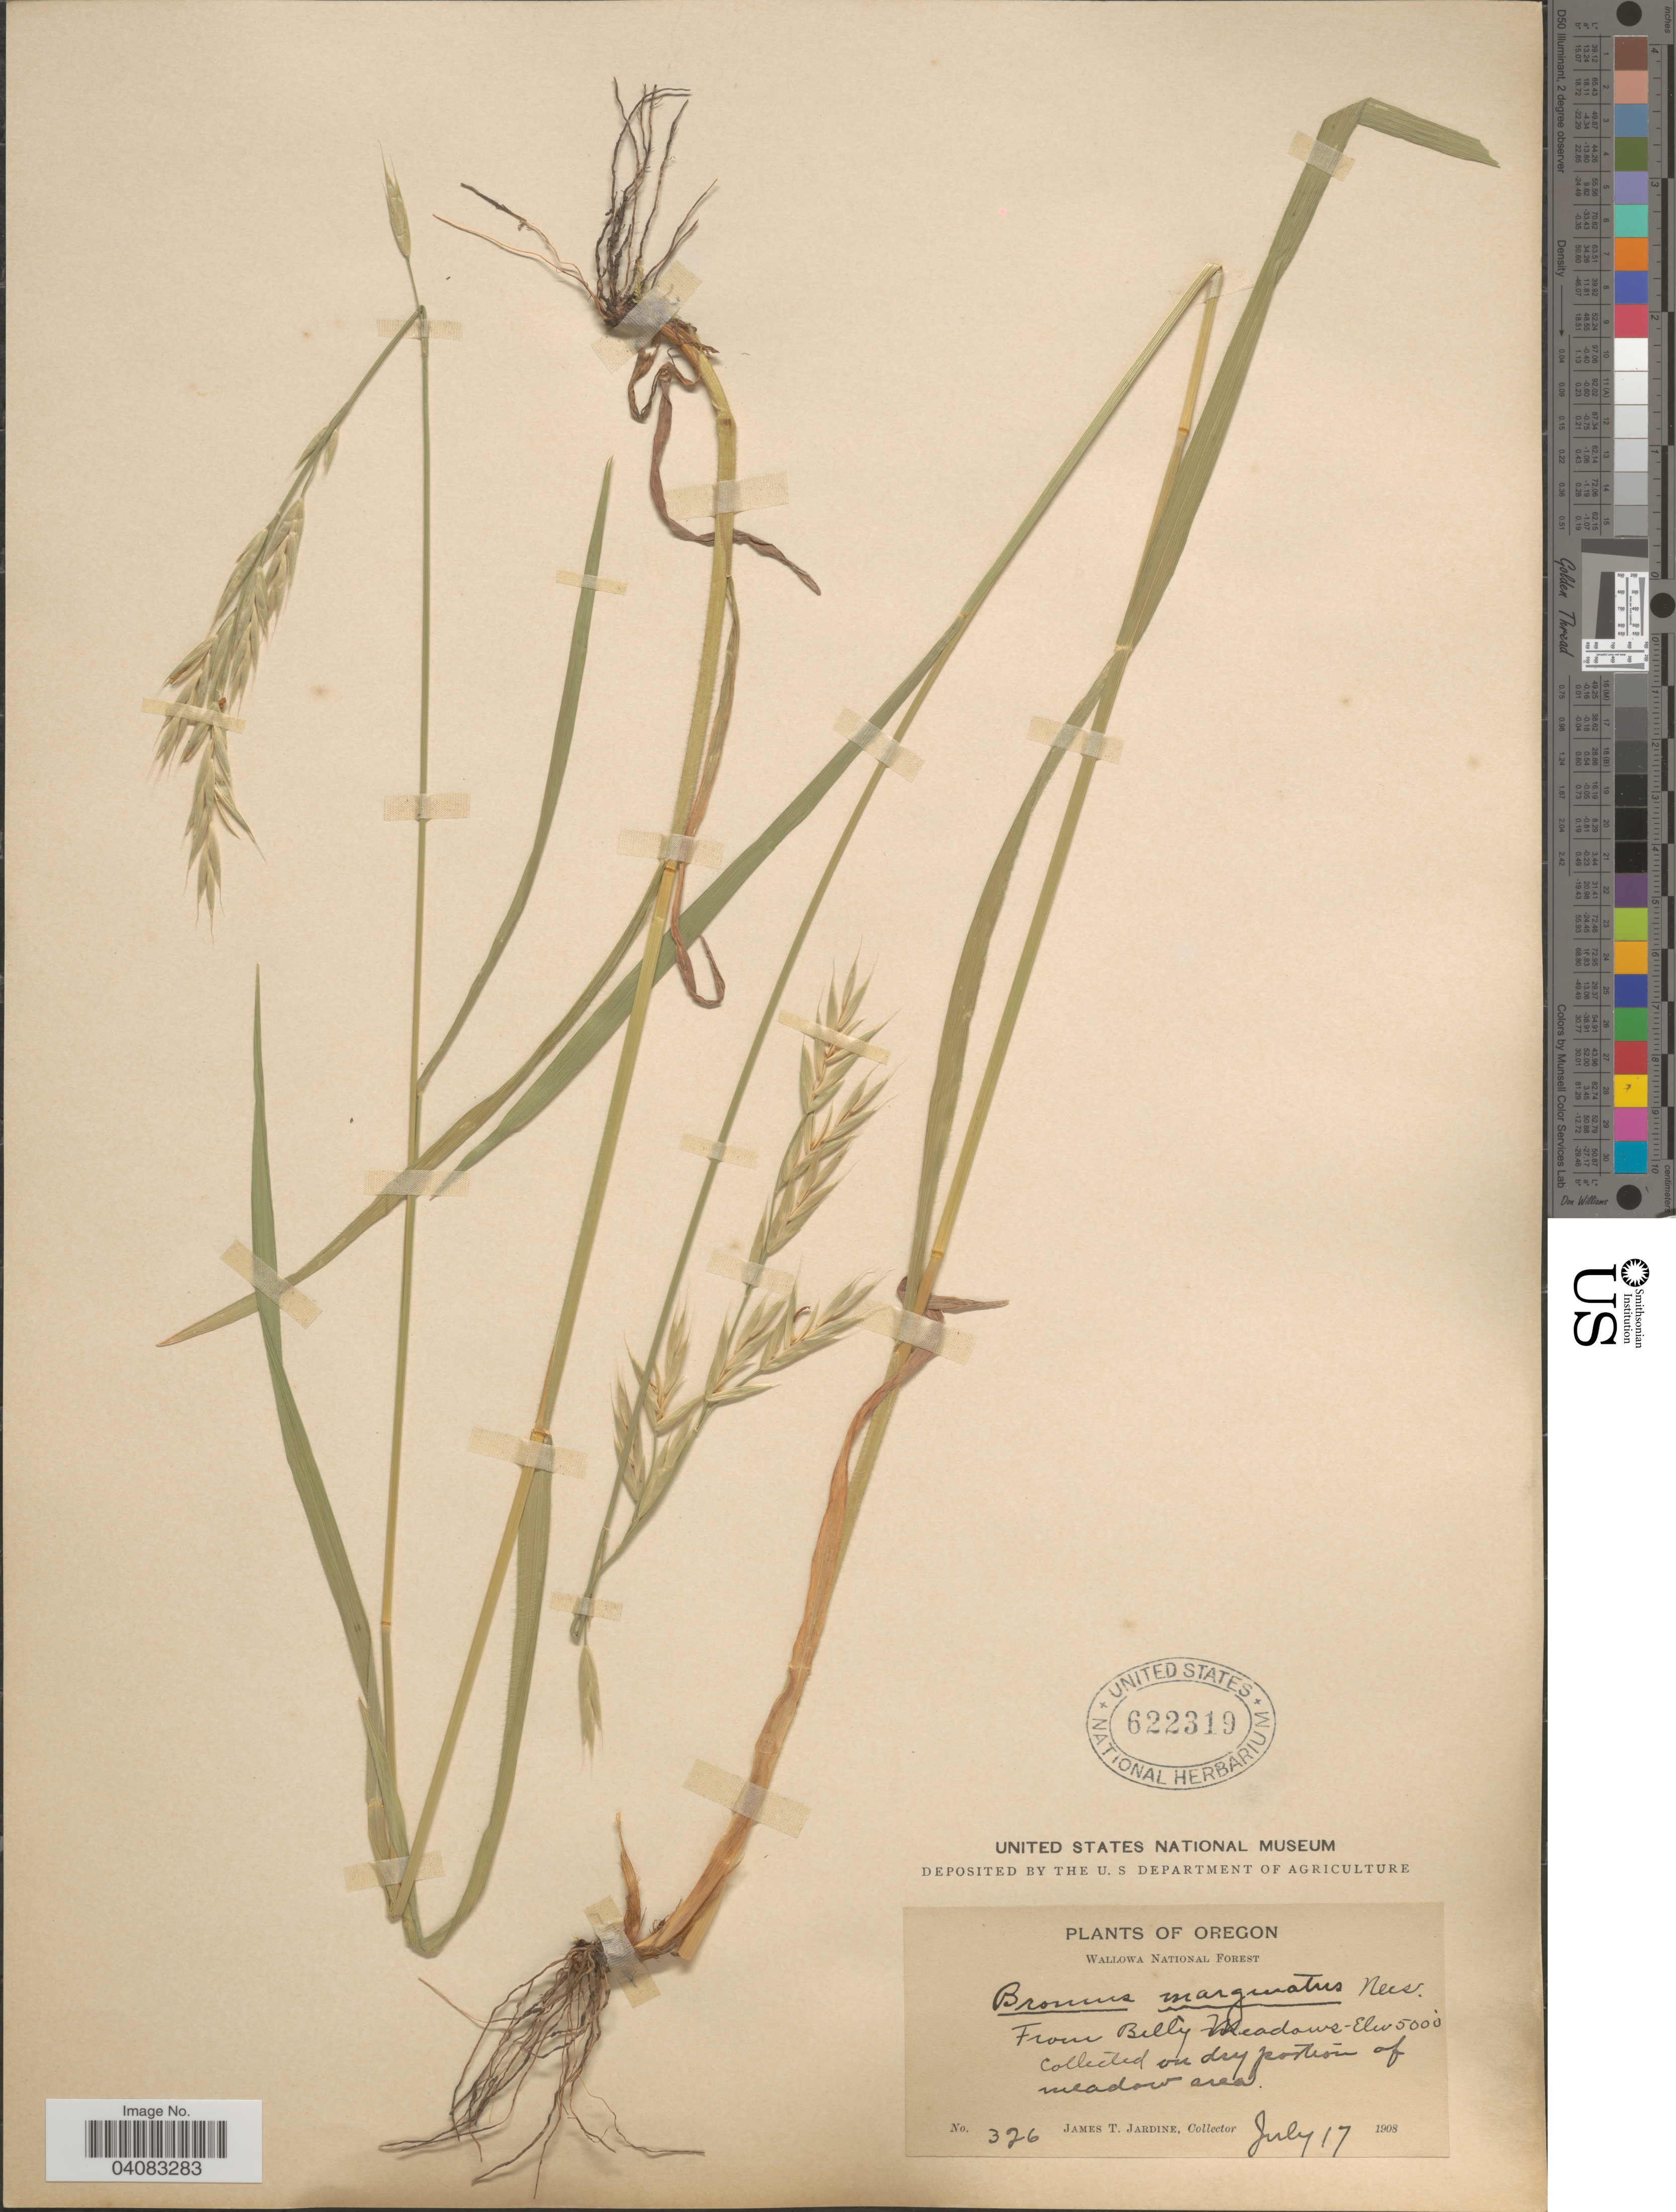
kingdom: Plantae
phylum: Tracheophyta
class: Liliopsida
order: Poales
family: Poaceae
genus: Bromus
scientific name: Bromus marginatus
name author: Nees ex Steud.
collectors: J. T. Jardine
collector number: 376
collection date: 1908-07-17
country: United States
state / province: Oregon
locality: Wallowa National Forest. Billy Meadows. On dry portion of meadow area.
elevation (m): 1524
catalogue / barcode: US 622319